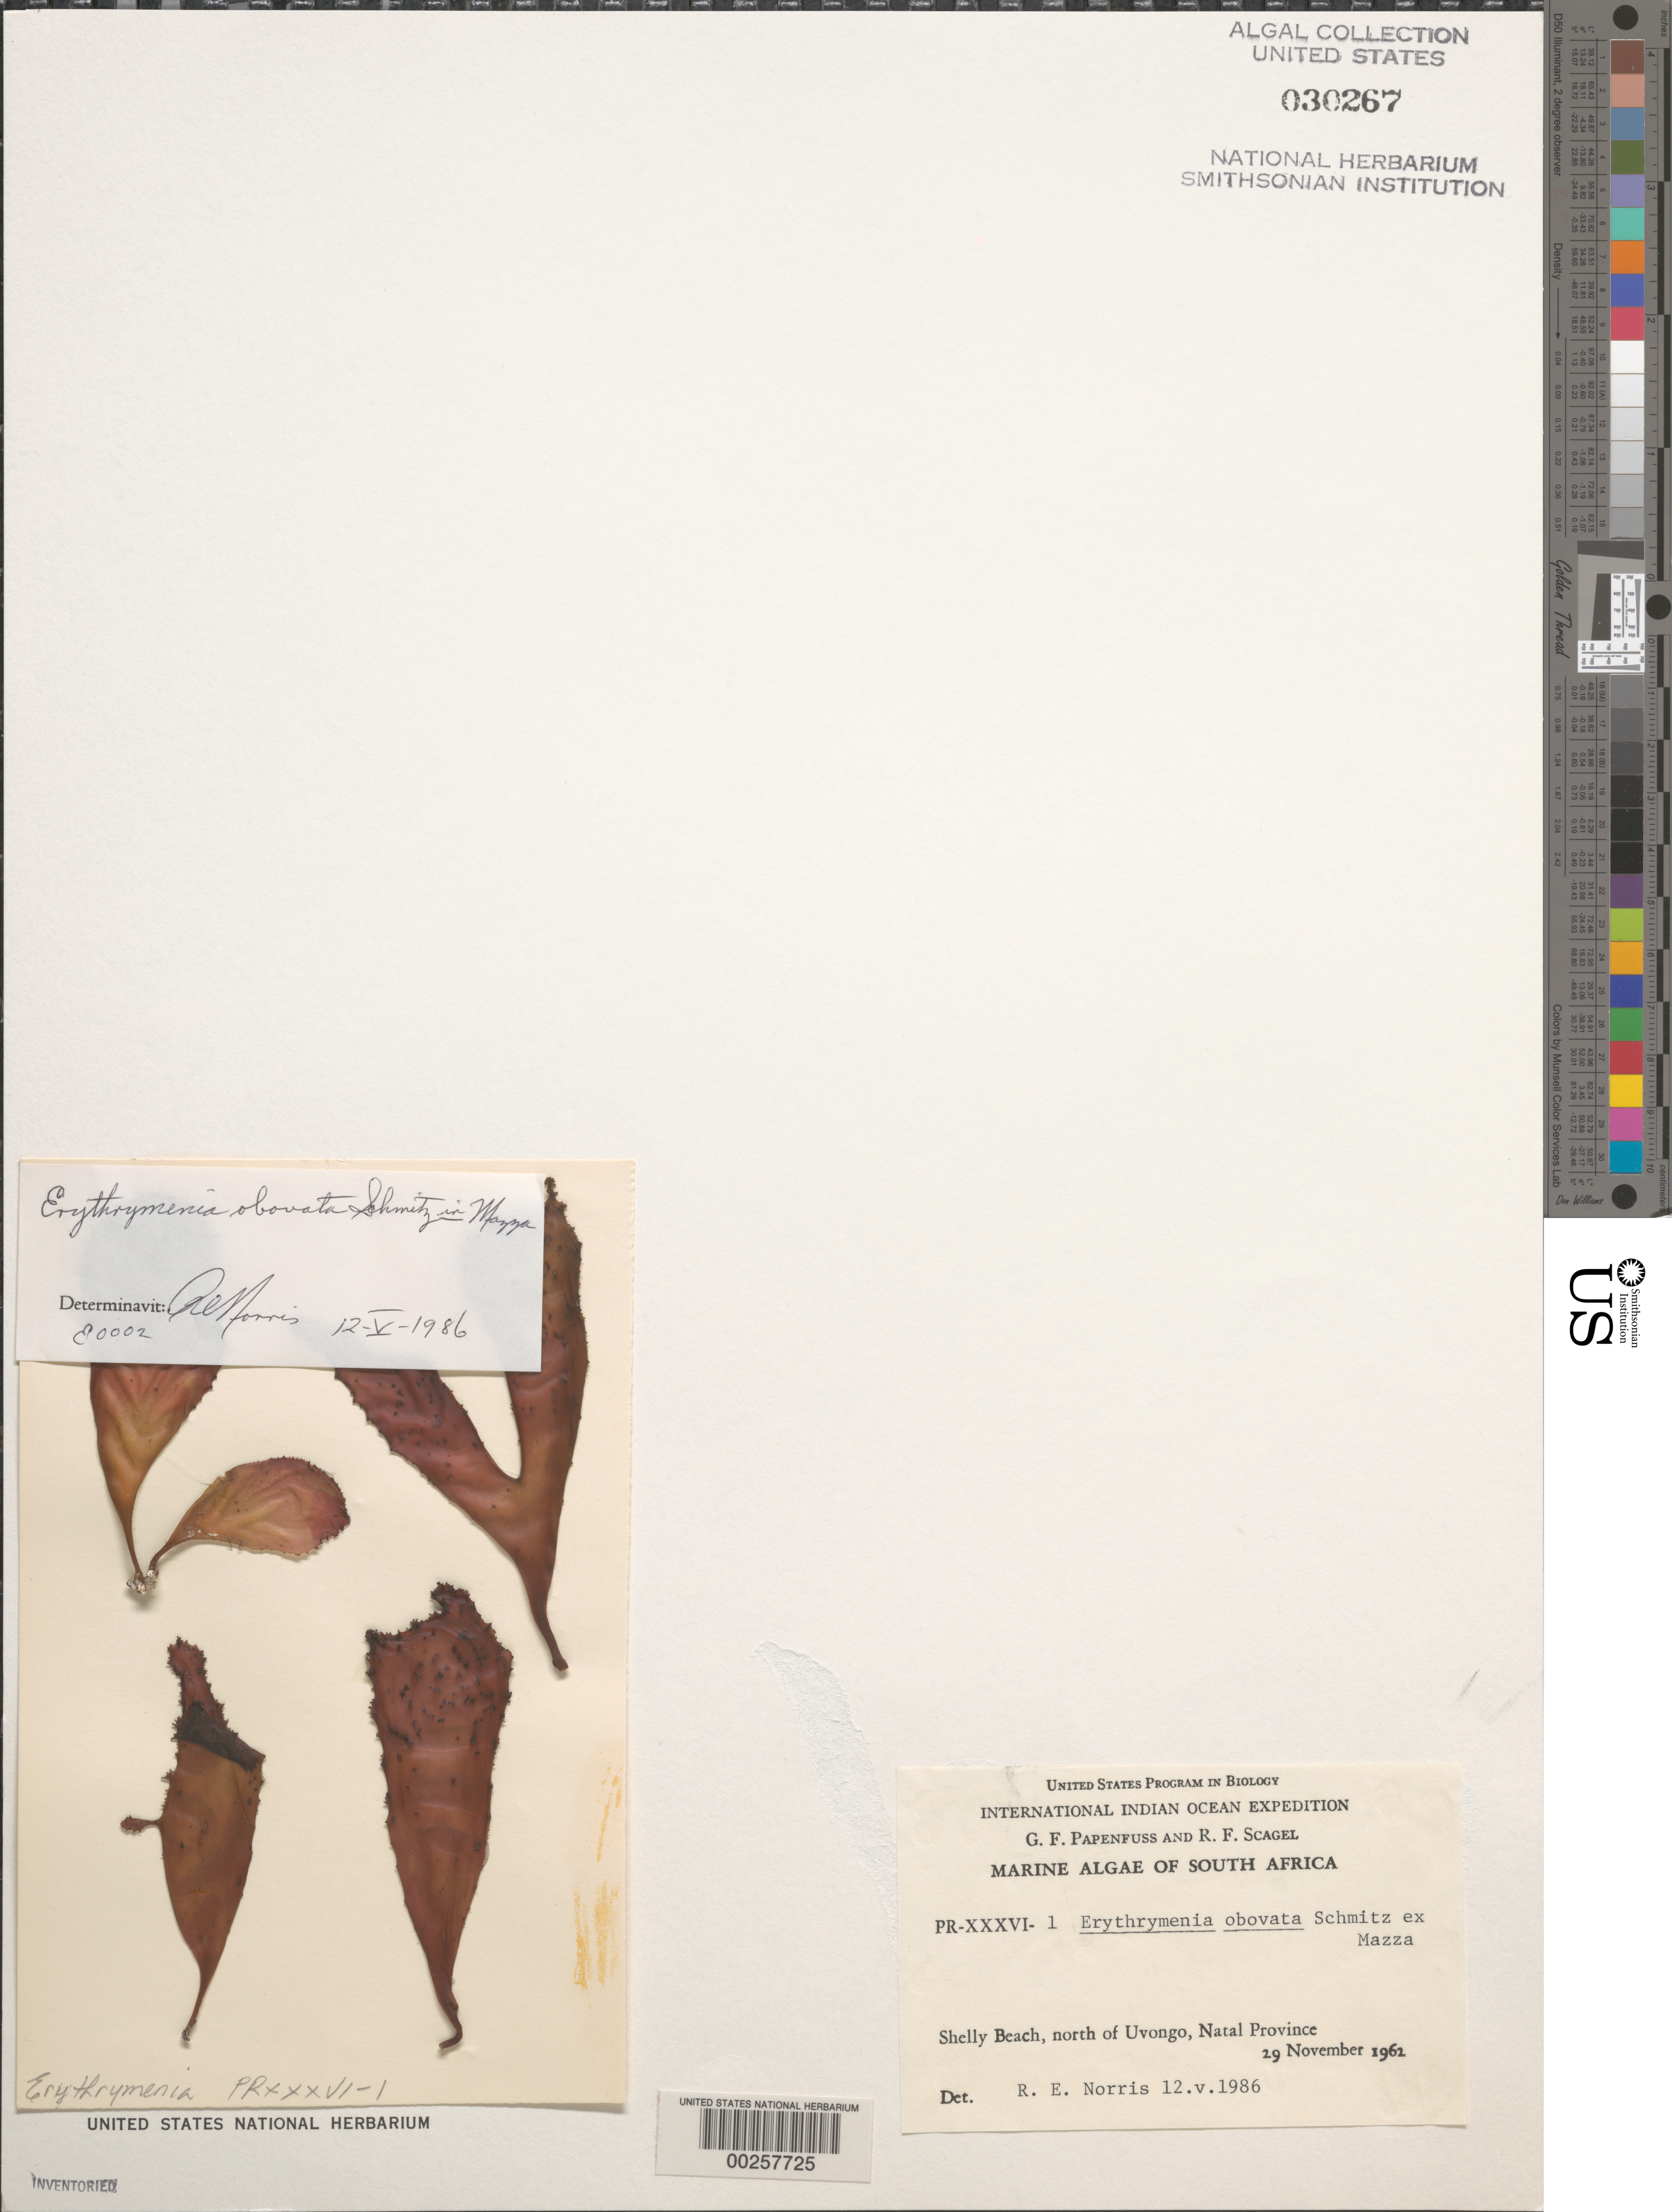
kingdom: Plantae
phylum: Rhodophyta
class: Florideophyceae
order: Rhodymeniales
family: Hymenocladiaceae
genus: Erythrymenia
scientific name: Erythrymenia obovata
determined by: Norris, R. E.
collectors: G. Papenfuss & R. F. Scagel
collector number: PR-XXXVI-1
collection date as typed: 29 Nov 1962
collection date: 1962-11-29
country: South Africa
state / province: KwaZulu-Natal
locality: Shelly Beach, north of Uvongo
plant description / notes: International Indian Ocean Expedition, 1962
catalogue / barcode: US 30267